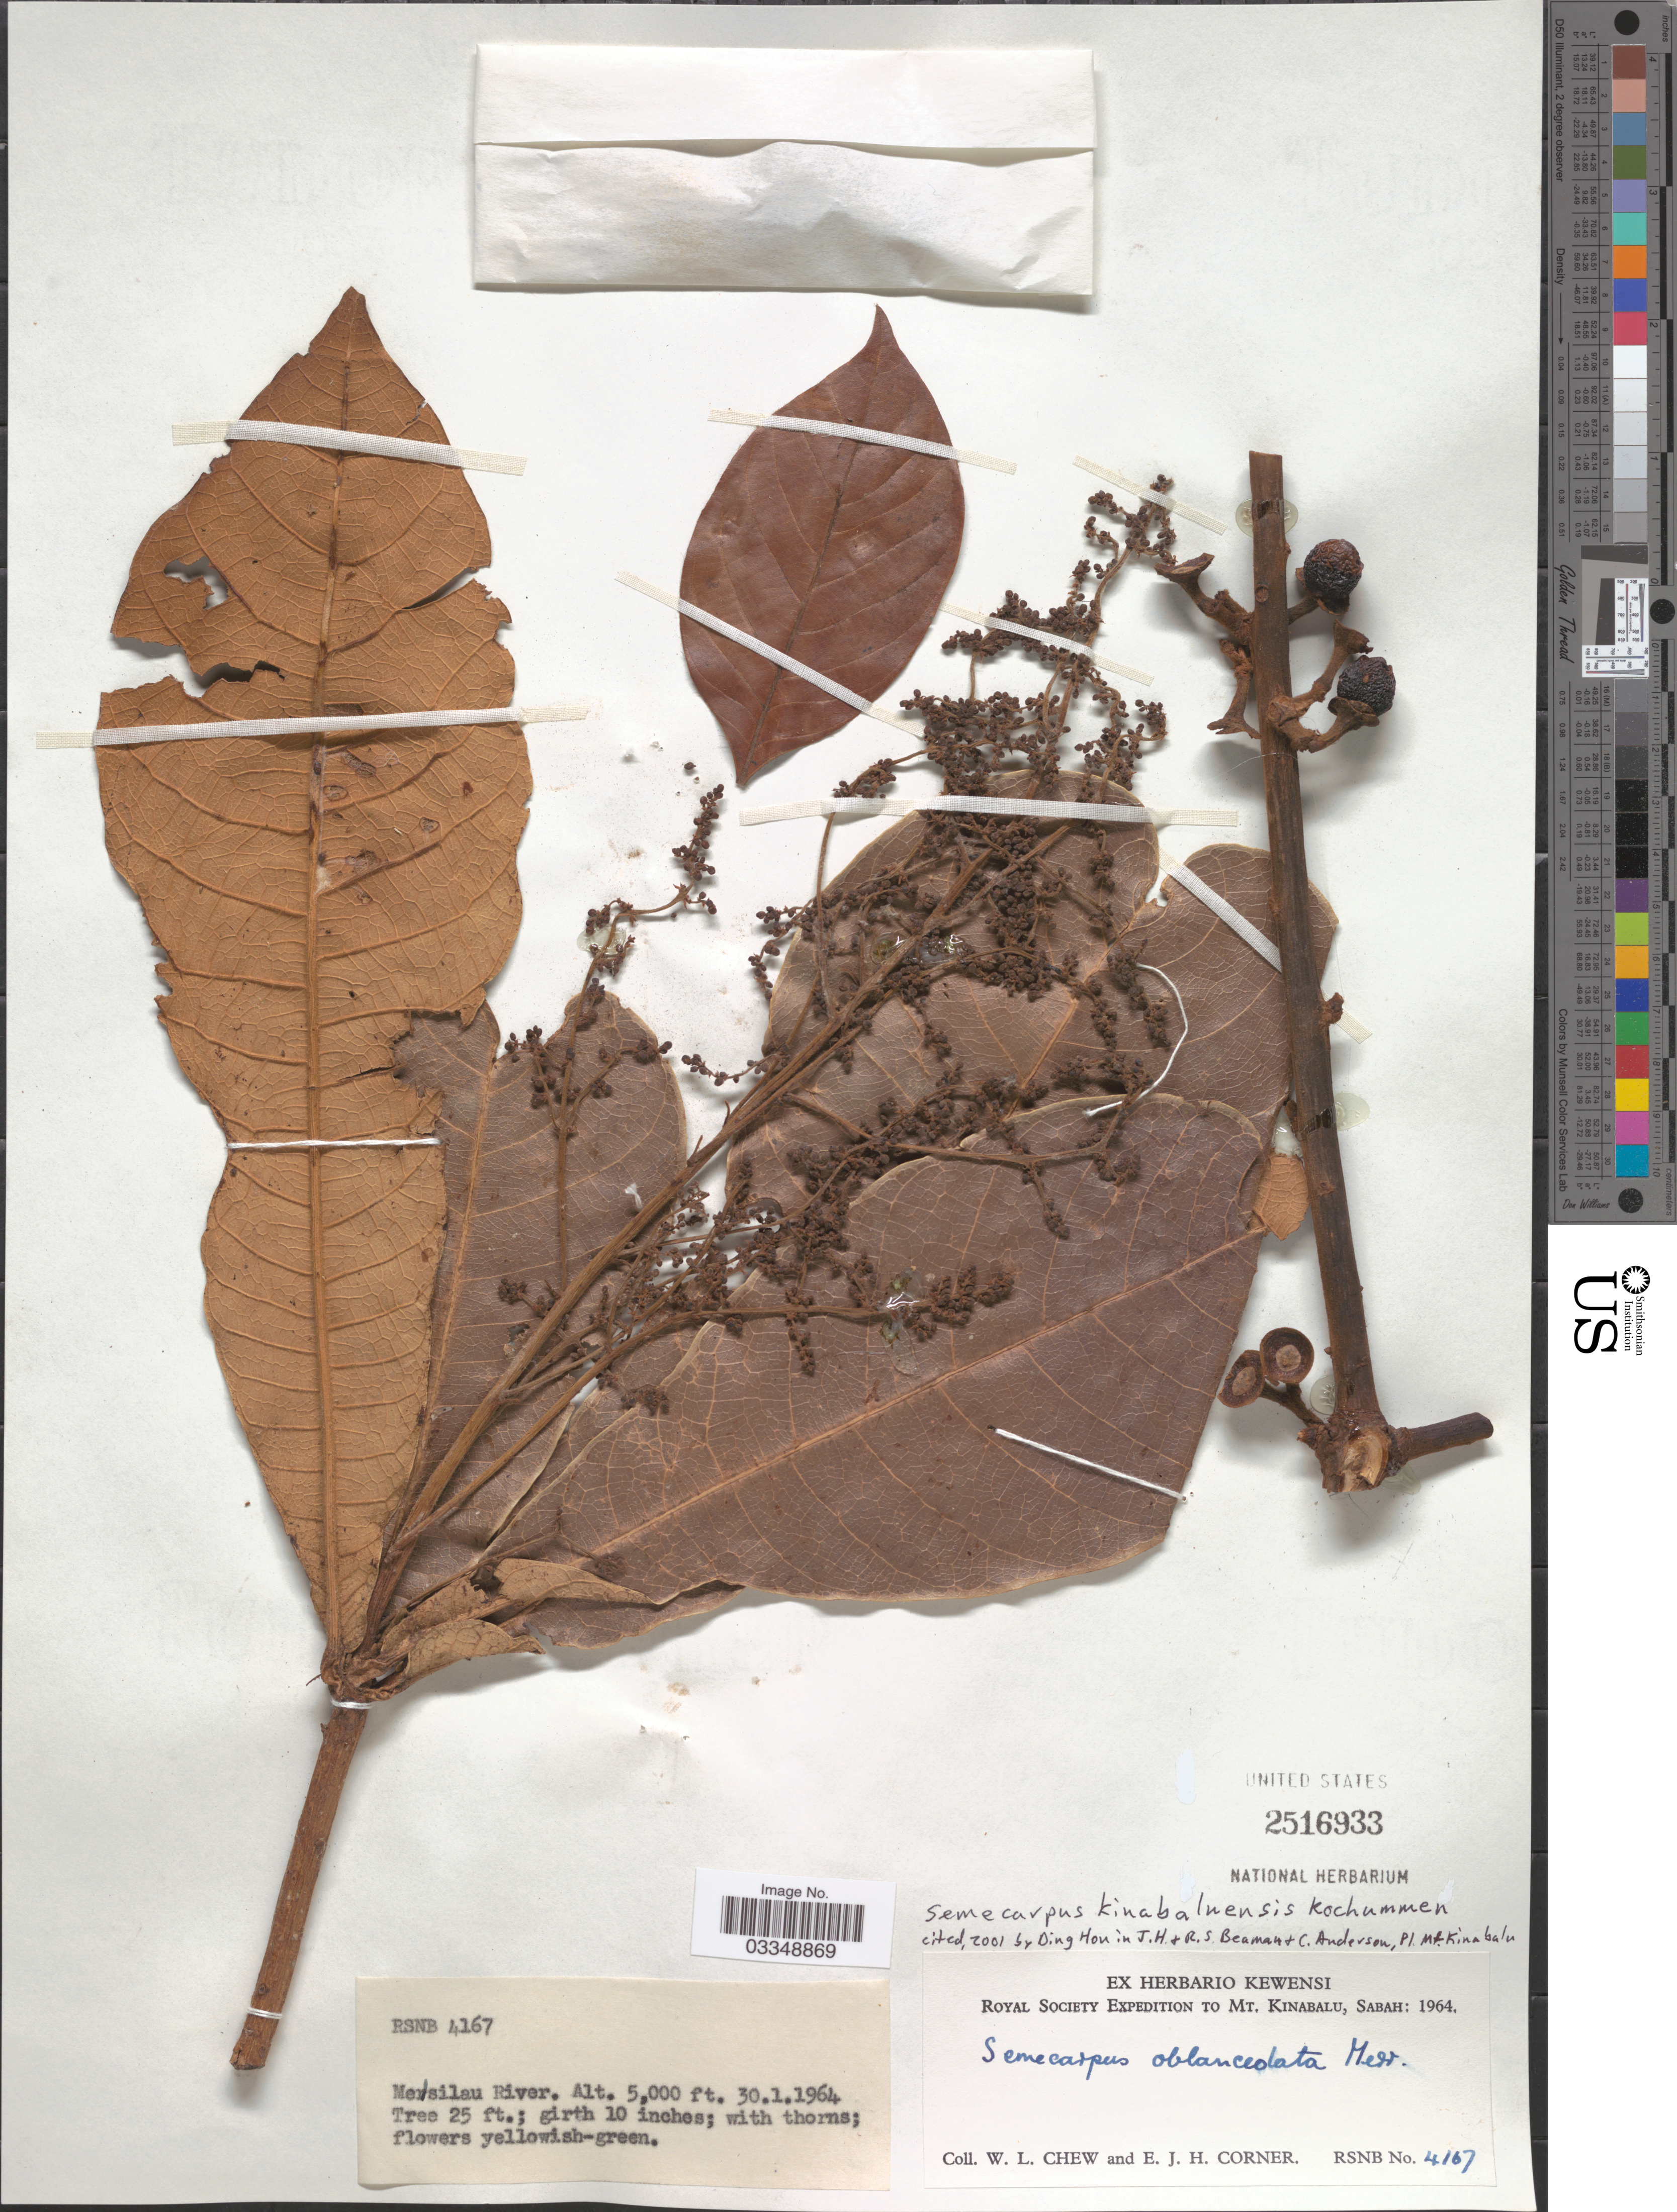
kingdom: Plantae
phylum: Tracheophyta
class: Magnoliopsida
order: Sapindales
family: Anacardiaceae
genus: Semecarpus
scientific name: Semecarpus kinabaluensis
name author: Kochummen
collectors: W. Chew & E. Corner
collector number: RSNB 4167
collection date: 1964-01-30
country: Malaysia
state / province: Sabah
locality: Mt. Kinabalu. Mesilau River.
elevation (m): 1524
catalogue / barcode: US 2516933